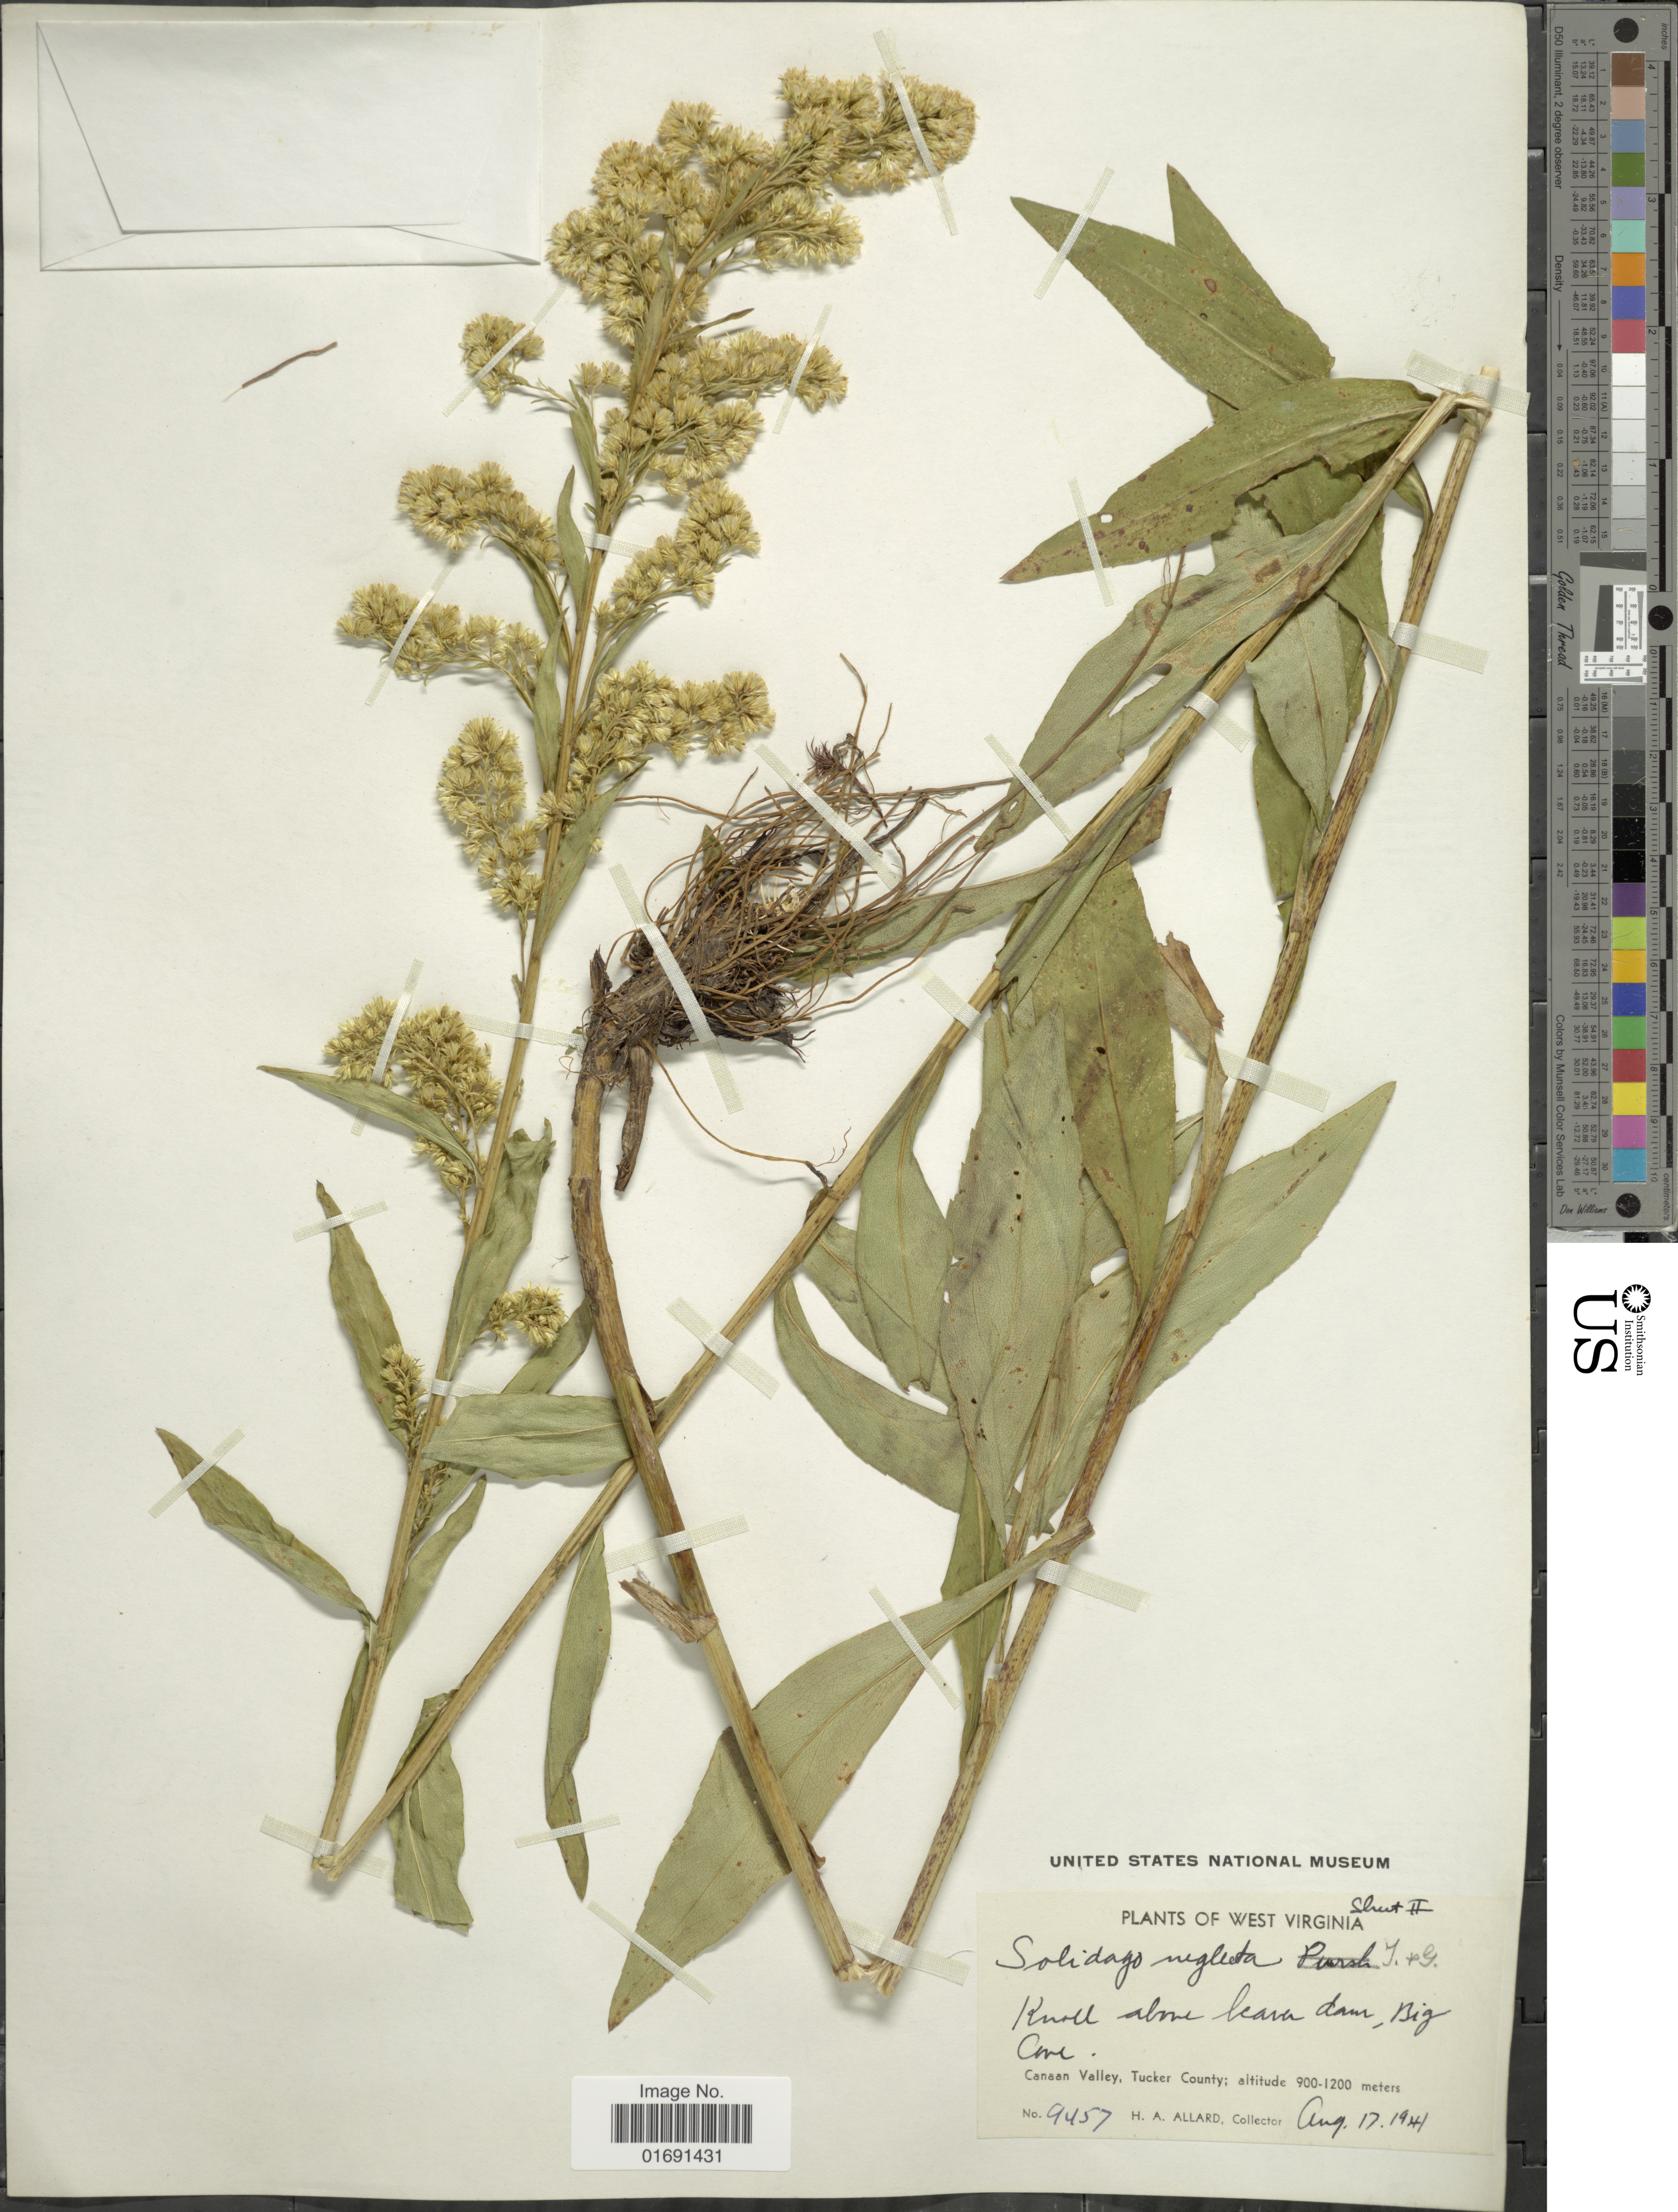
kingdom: Plantae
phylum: Tracheophyta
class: Magnoliopsida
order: Asterales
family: Asteraceae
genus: Solidago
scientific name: Solidago uniligulata var. neglecta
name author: Fernald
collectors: H. A. Allard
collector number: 9457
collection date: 1941-08-17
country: United States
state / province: West Virginia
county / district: Tucker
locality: Knoll above beaver dam, Big Cove, Canaan Valley, Tucker County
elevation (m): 900